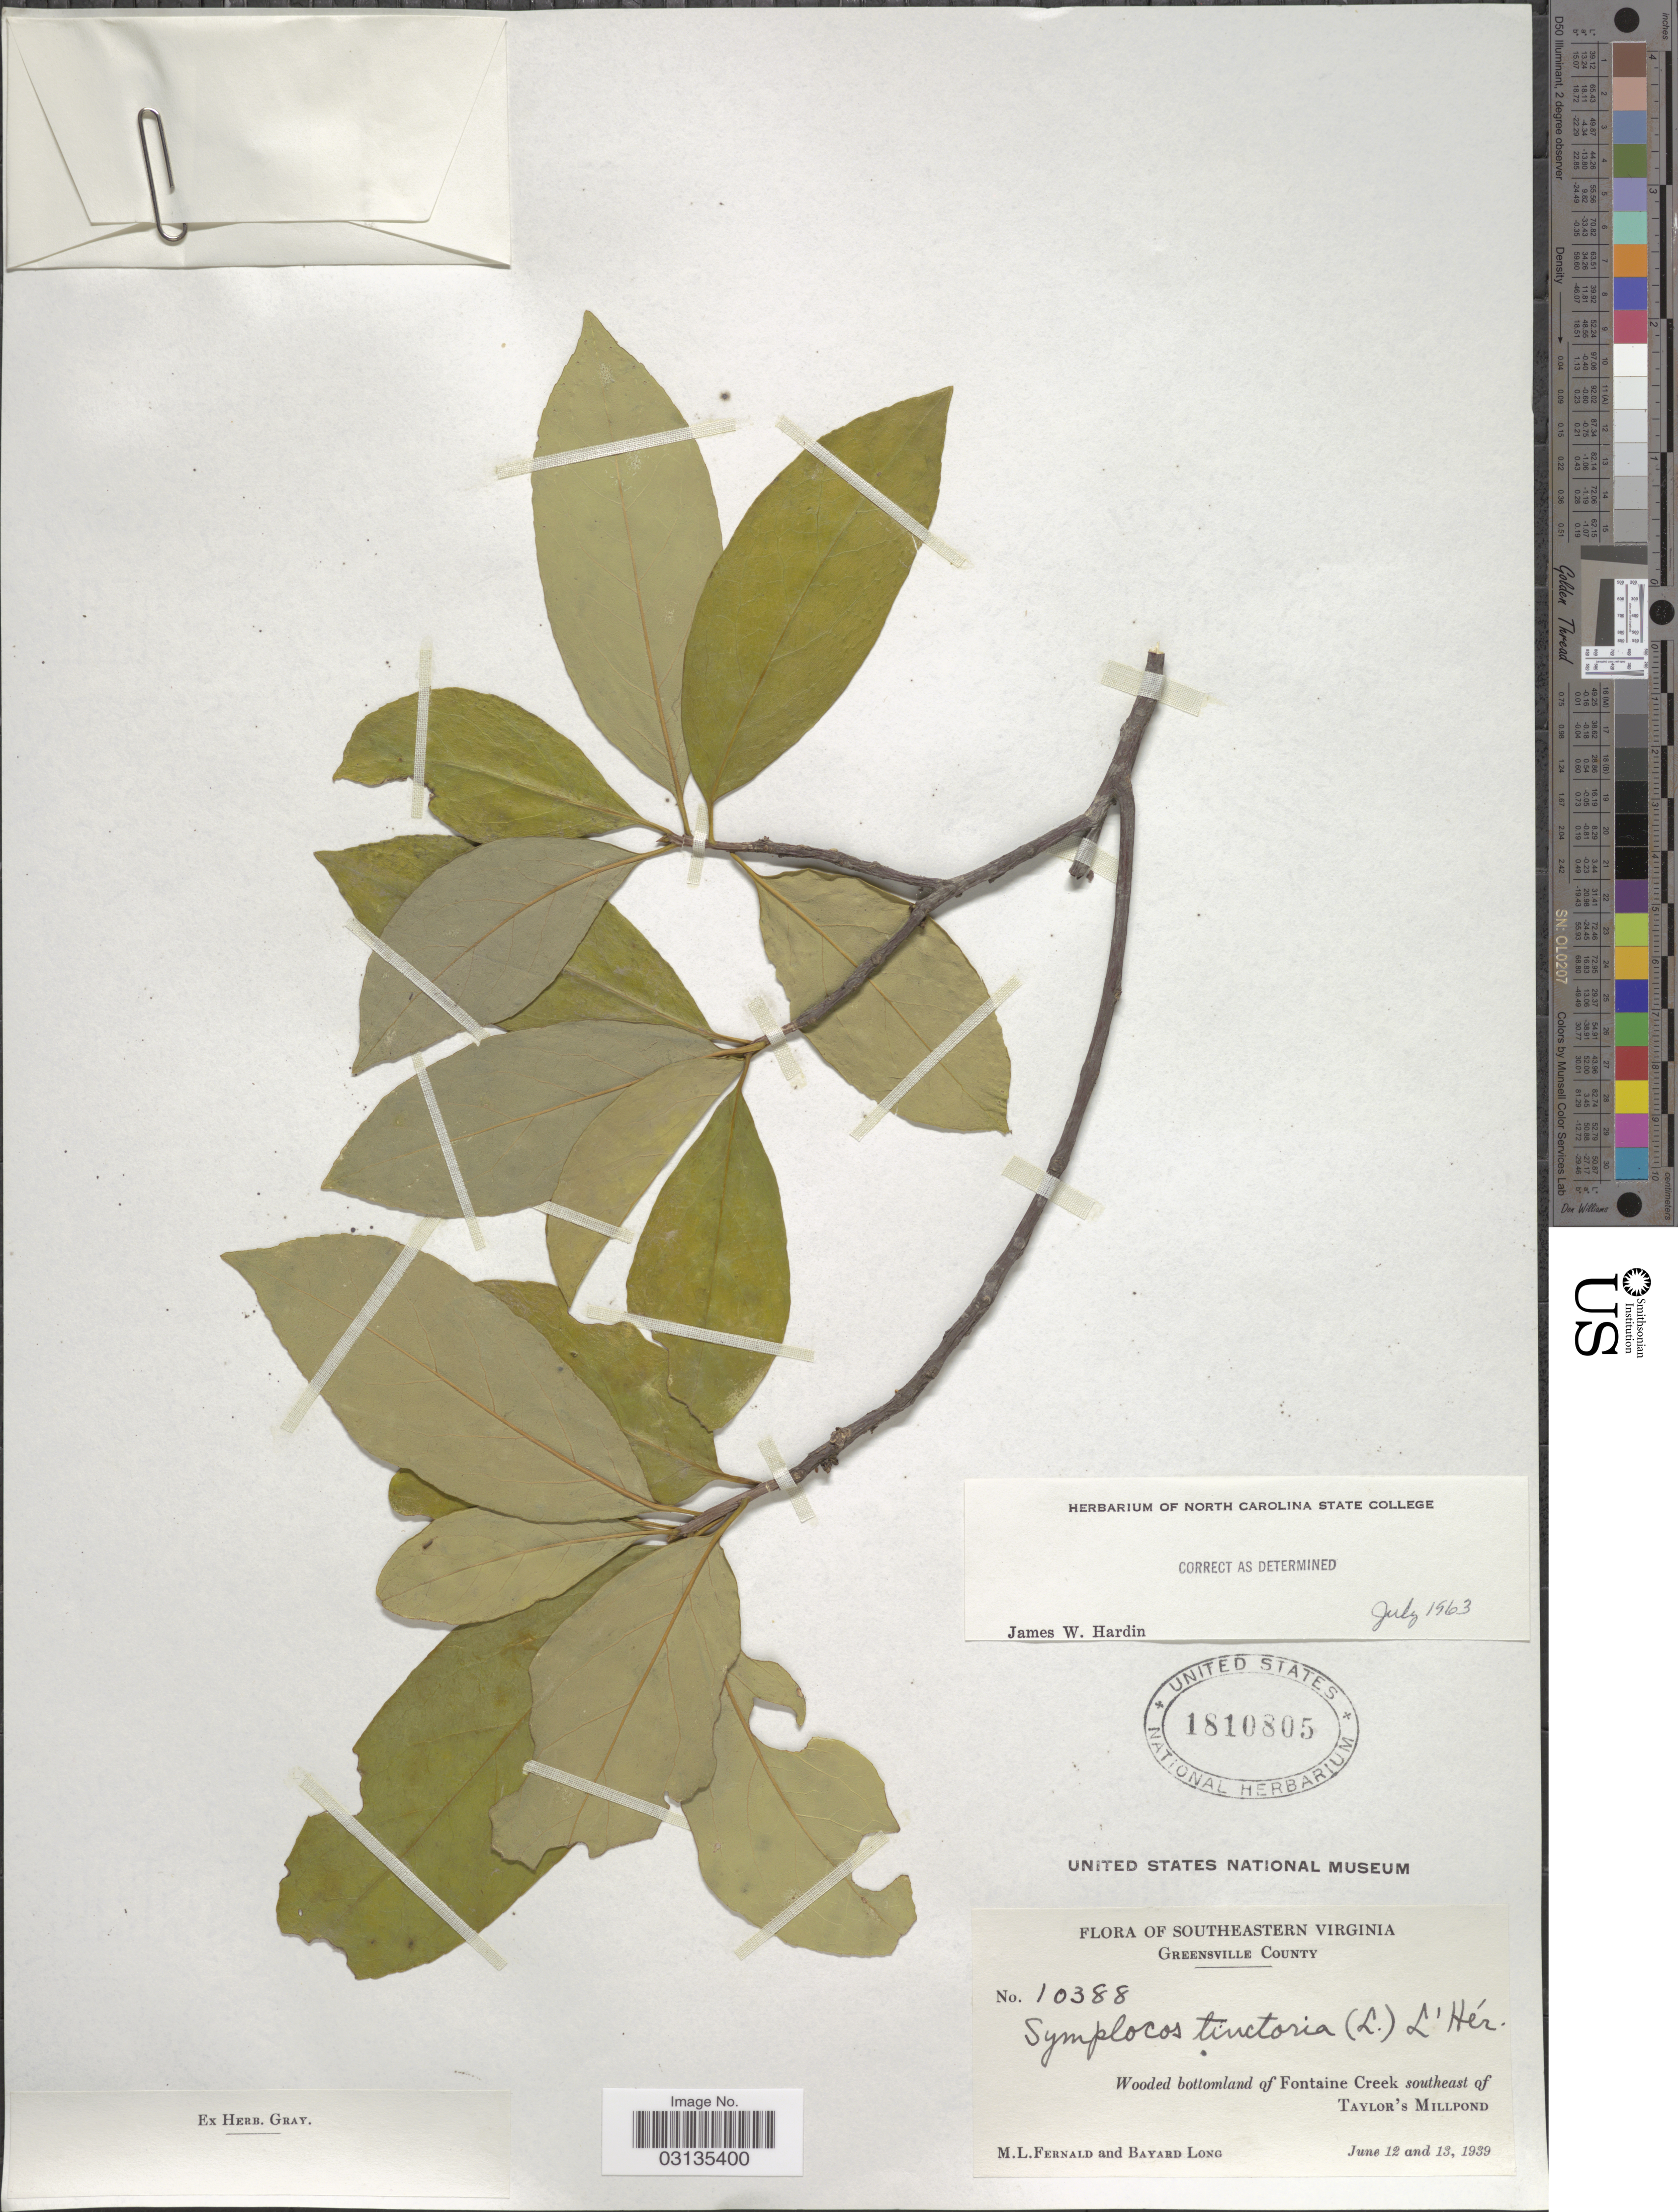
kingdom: Plantae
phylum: Tracheophyta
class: Magnoliopsida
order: Ericales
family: Symplocaceae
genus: Symplocos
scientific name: Symplocos tinctoria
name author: (L.) L'Hér.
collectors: M. L. Fernald & B. Long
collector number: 10388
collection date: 1939-06-12/1939-06-13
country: United States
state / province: Virginia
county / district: Greensville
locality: Southeastern Virginia. Greensville County. Wooded bottomland of Fontaine Creek southeast of Taylor's Millpond.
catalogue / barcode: US 1810805